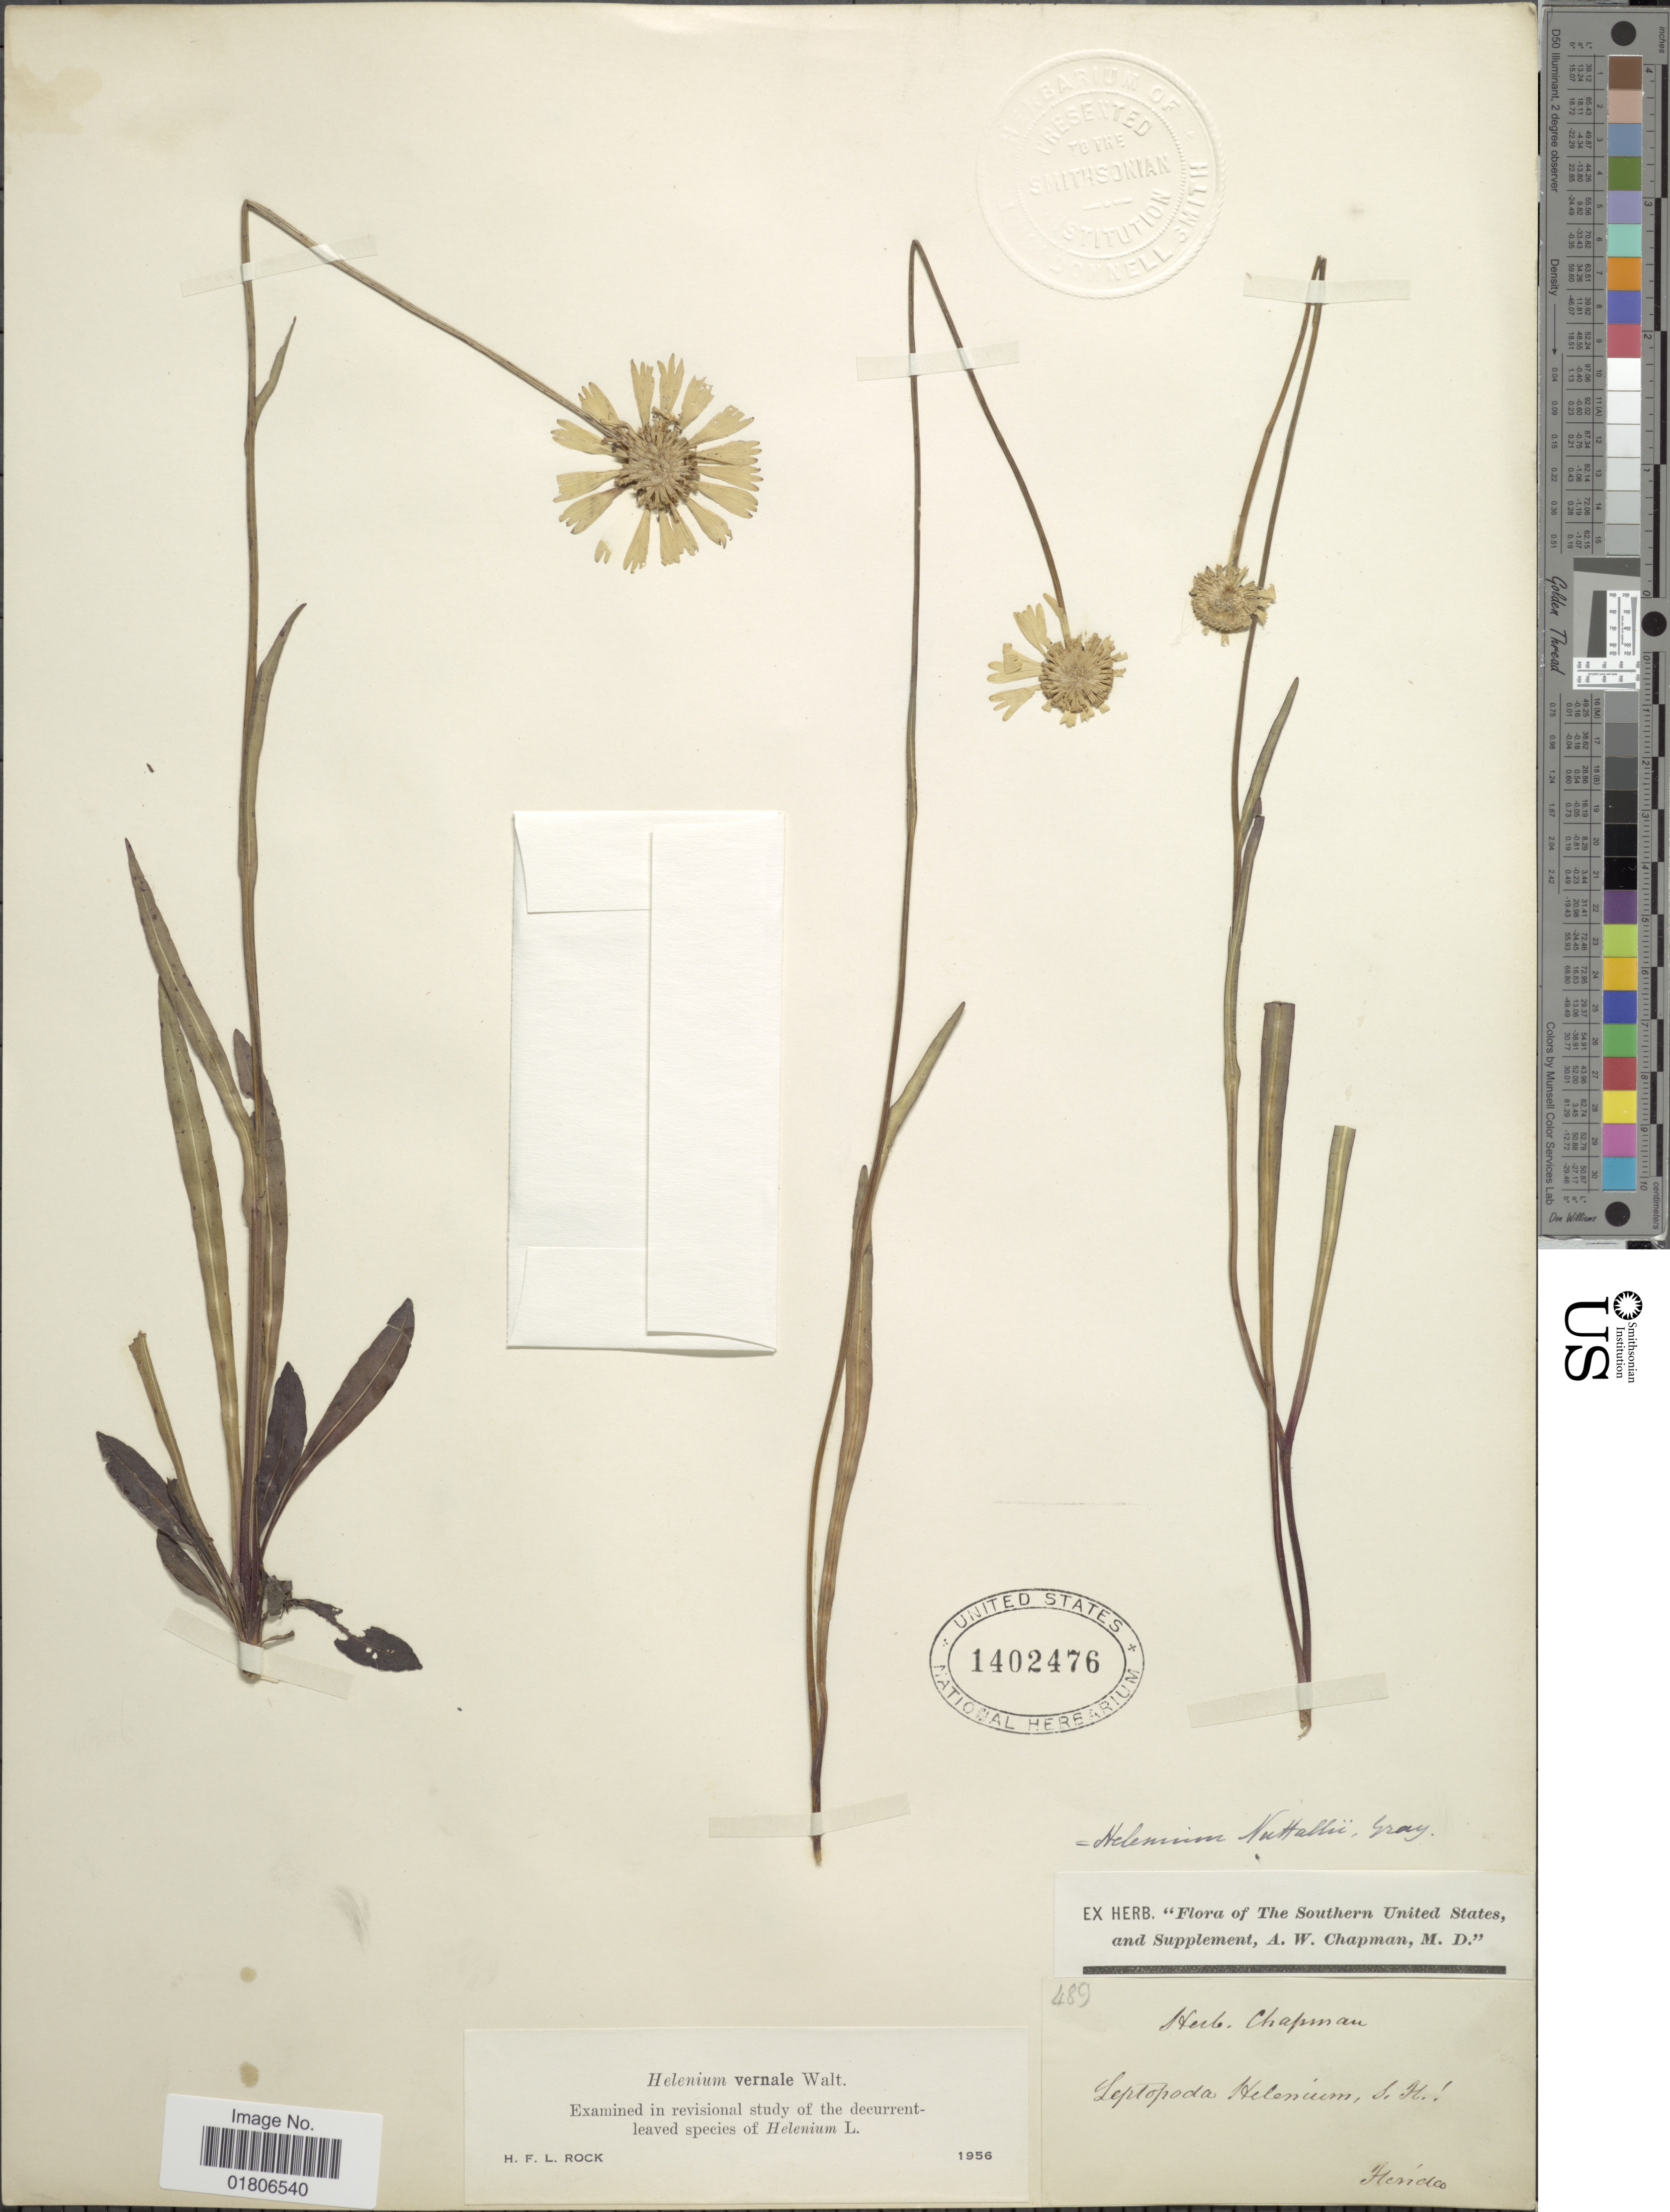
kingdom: Plantae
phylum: Tracheophyta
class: Magnoliopsida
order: Asterales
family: Asteraceae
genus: Helenium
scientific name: Helenium vernale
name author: Walter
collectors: A. W. Chapman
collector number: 489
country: United States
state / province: Florida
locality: Southern United States, and Supplement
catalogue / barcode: US 1402476